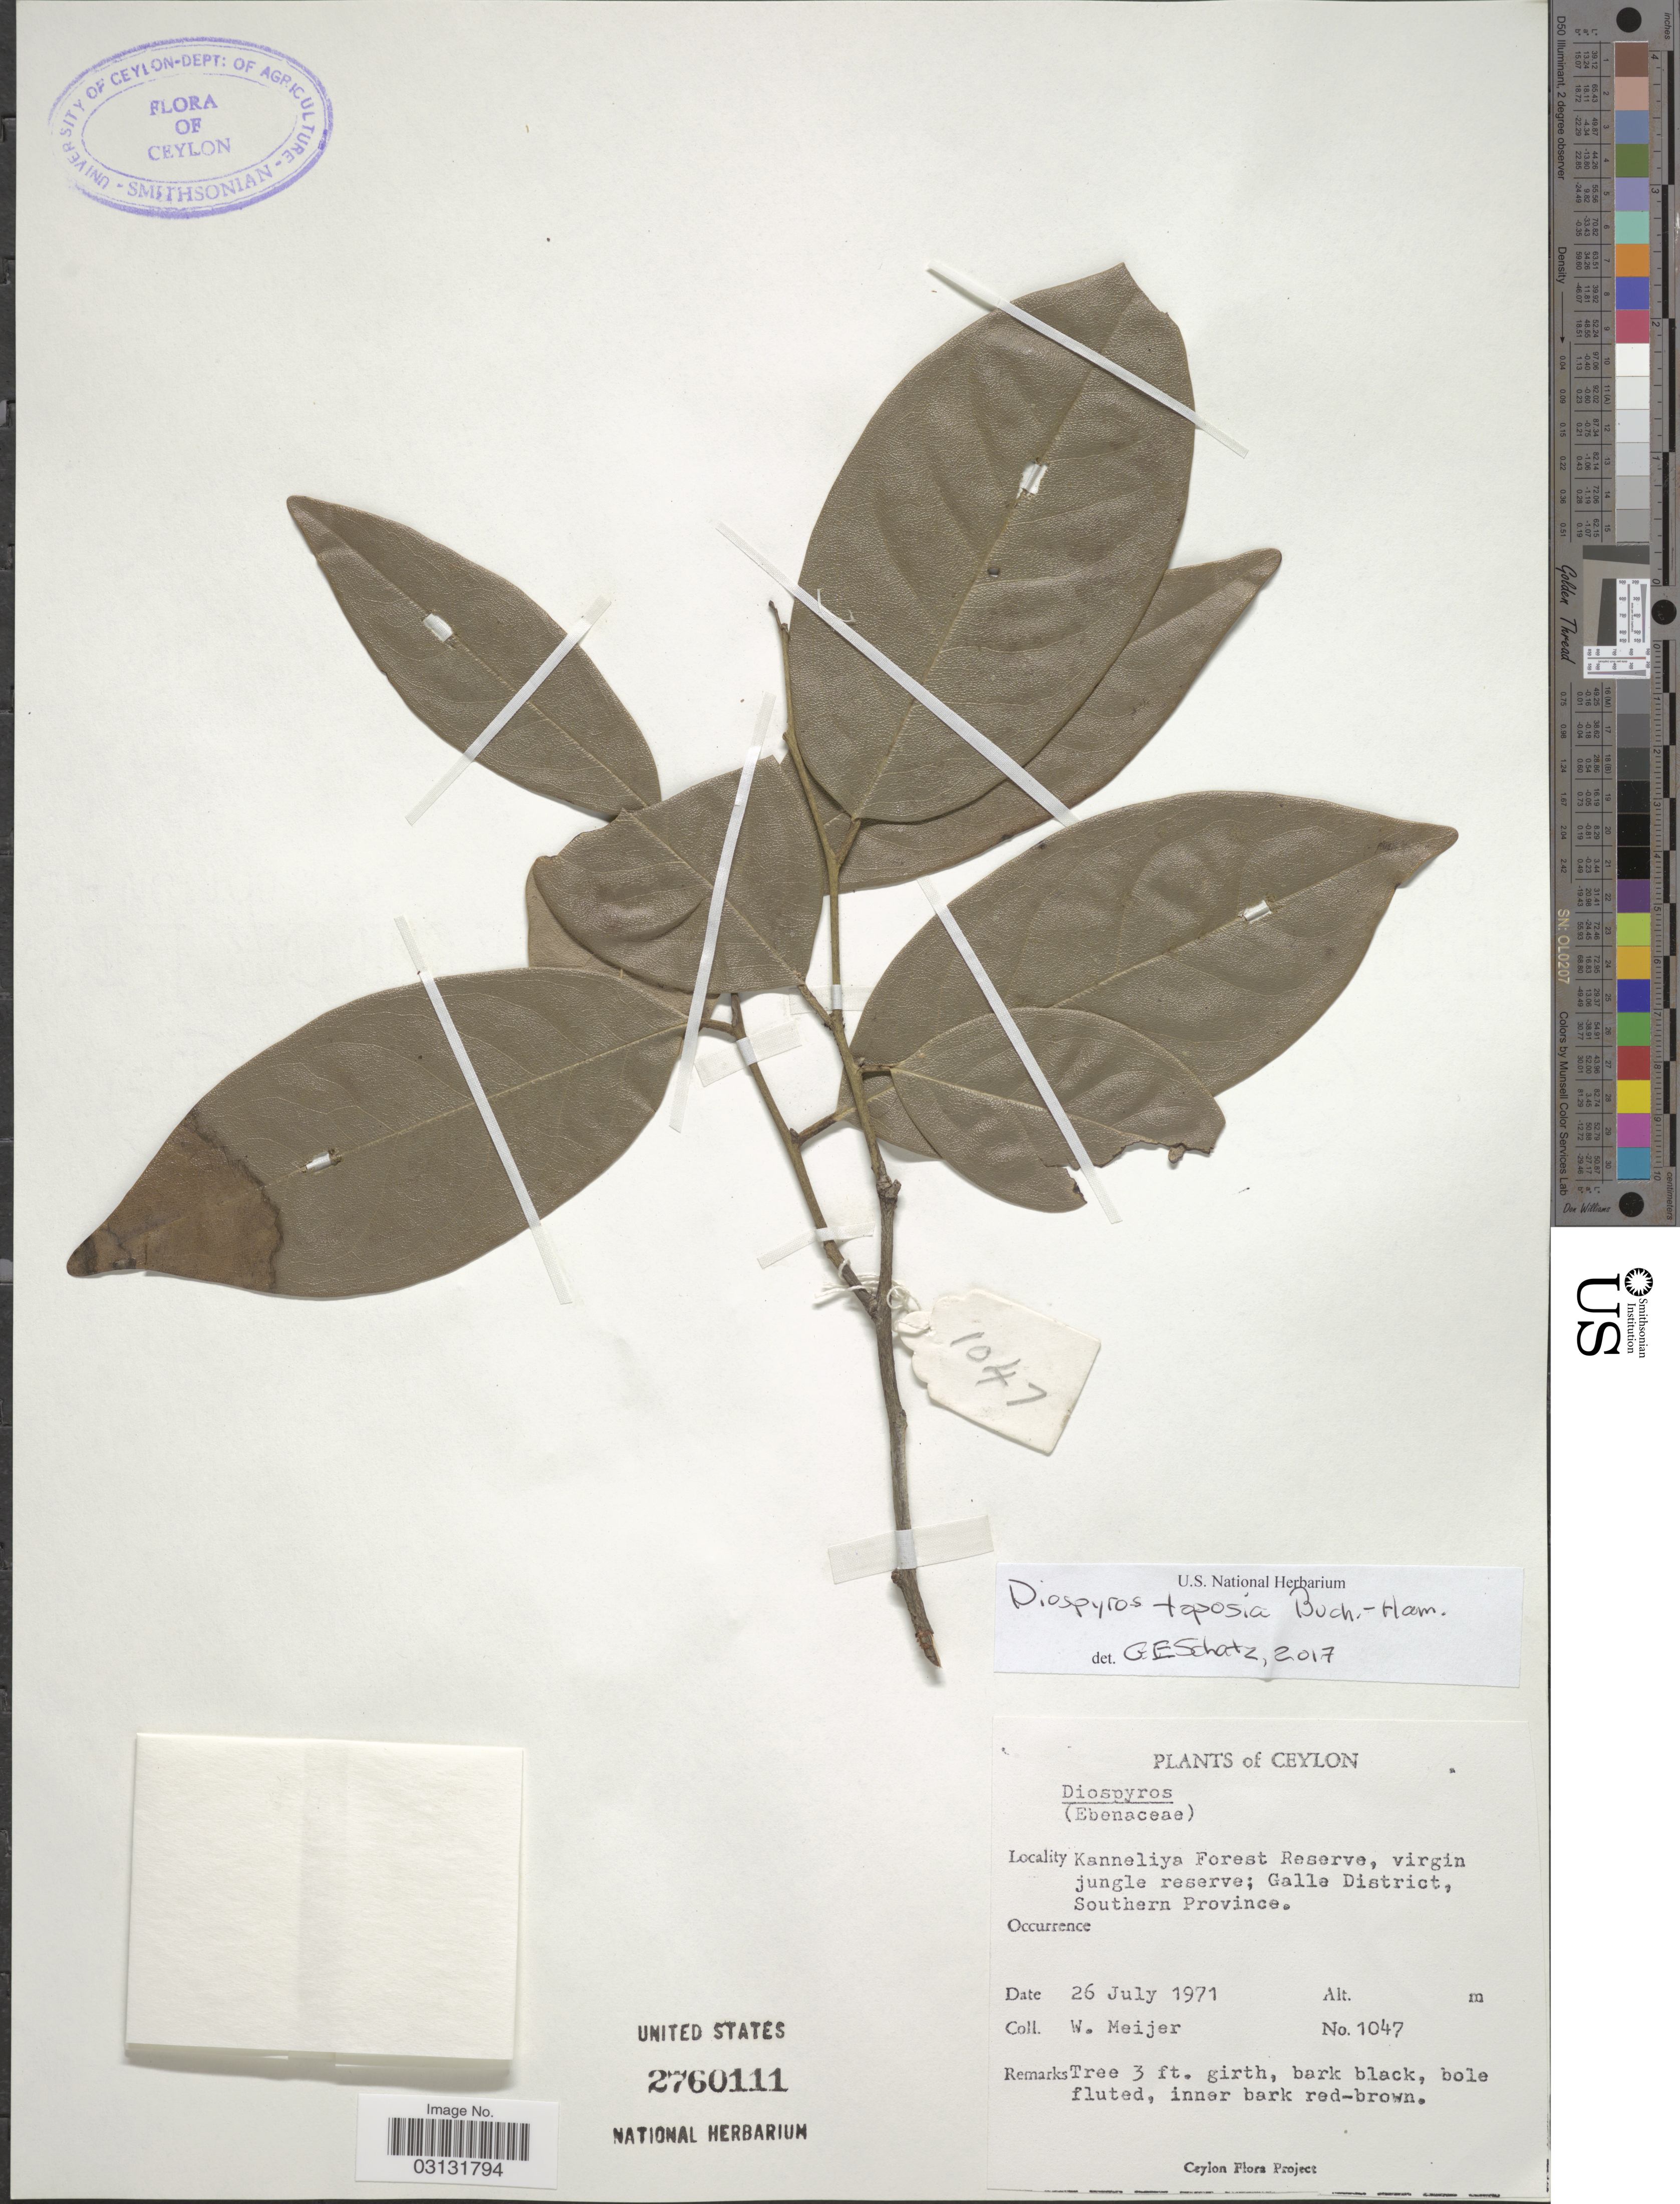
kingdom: Plantae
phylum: Tracheophyta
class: Magnoliopsida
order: Ericales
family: Ebenaceae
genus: Diospyros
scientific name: Diospyros hirsuta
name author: L. f.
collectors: W. Meijer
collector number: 1047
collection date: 1971-07-26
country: Sri Lanka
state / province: Southern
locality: Ceylon. Kanneliya Forest Reserve, virgin jungle reserve; Galle District, Southern Province.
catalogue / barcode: US 2760111